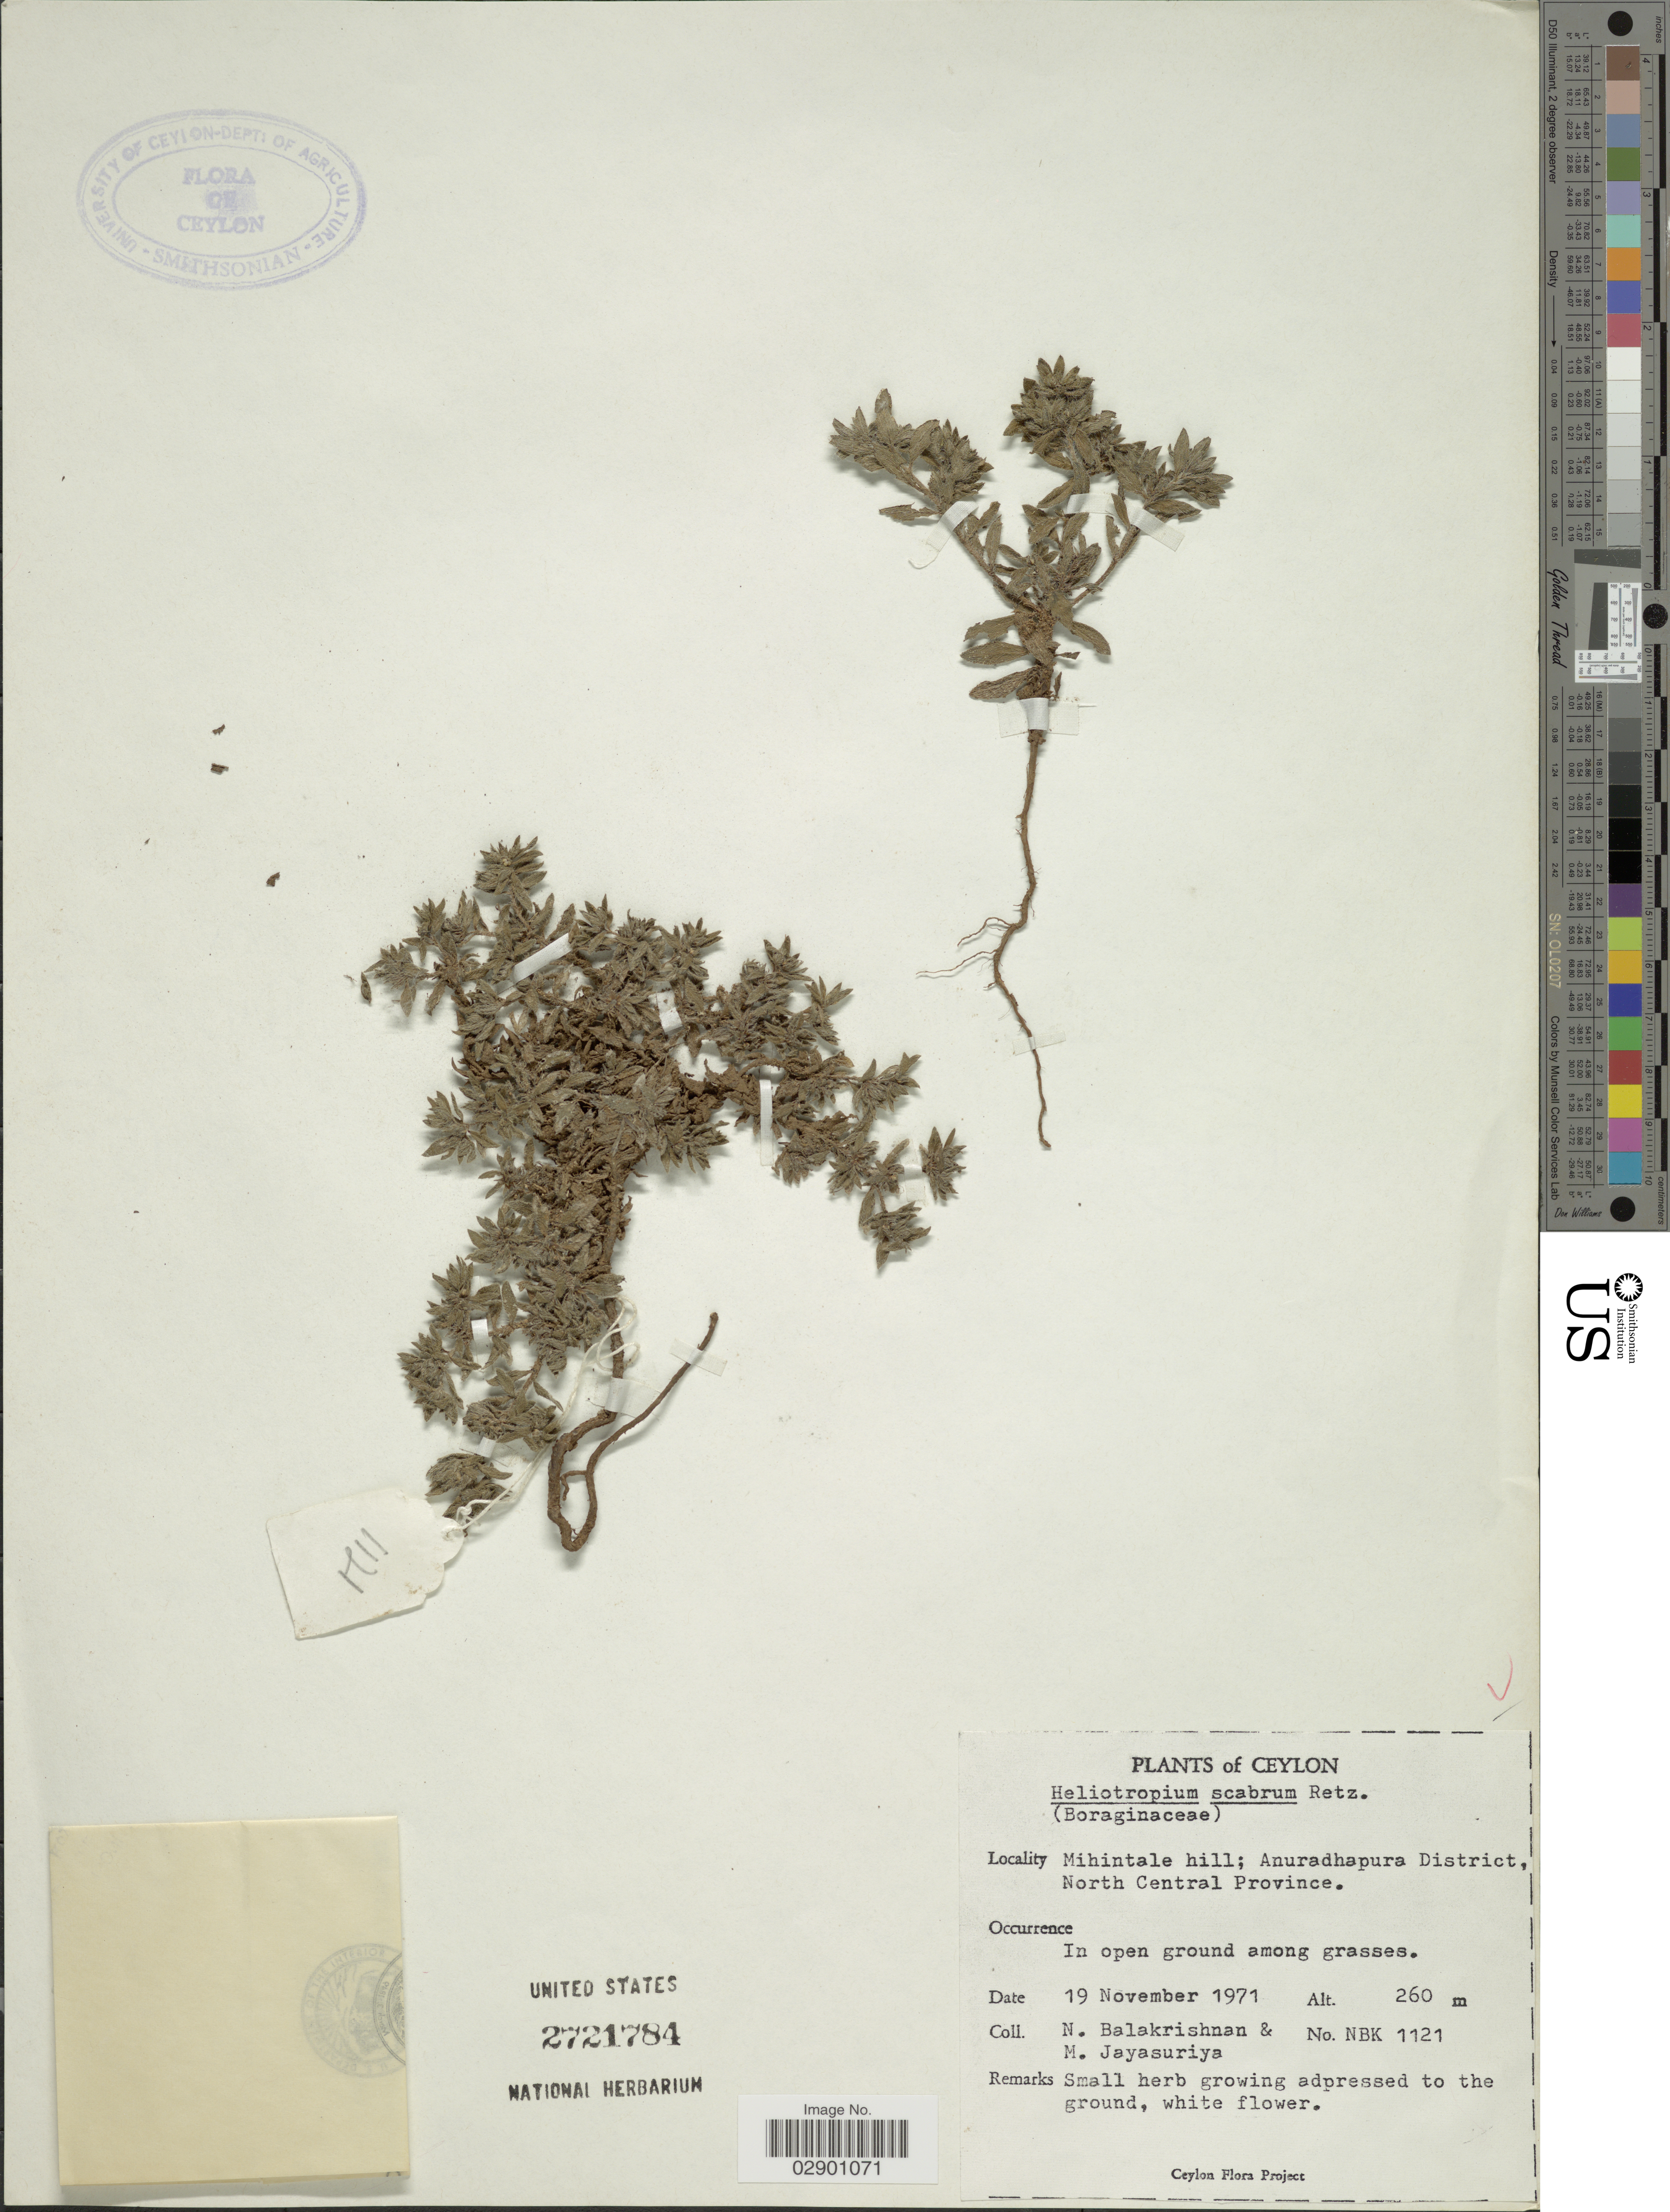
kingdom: Plantae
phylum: Tracheophyta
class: Magnoliopsida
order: Boraginales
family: Heliotropiaceae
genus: Heliotropium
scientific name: Heliotropium scabrum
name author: Retz.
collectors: N. Balakrishnan & M. Jayasuriya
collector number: NBK 1121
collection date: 1971-11-19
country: Sri Lanka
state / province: North Central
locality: Ceylon. Mihintale hill; Anuradhapura District, North Central Province.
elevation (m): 260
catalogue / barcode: US 2721784